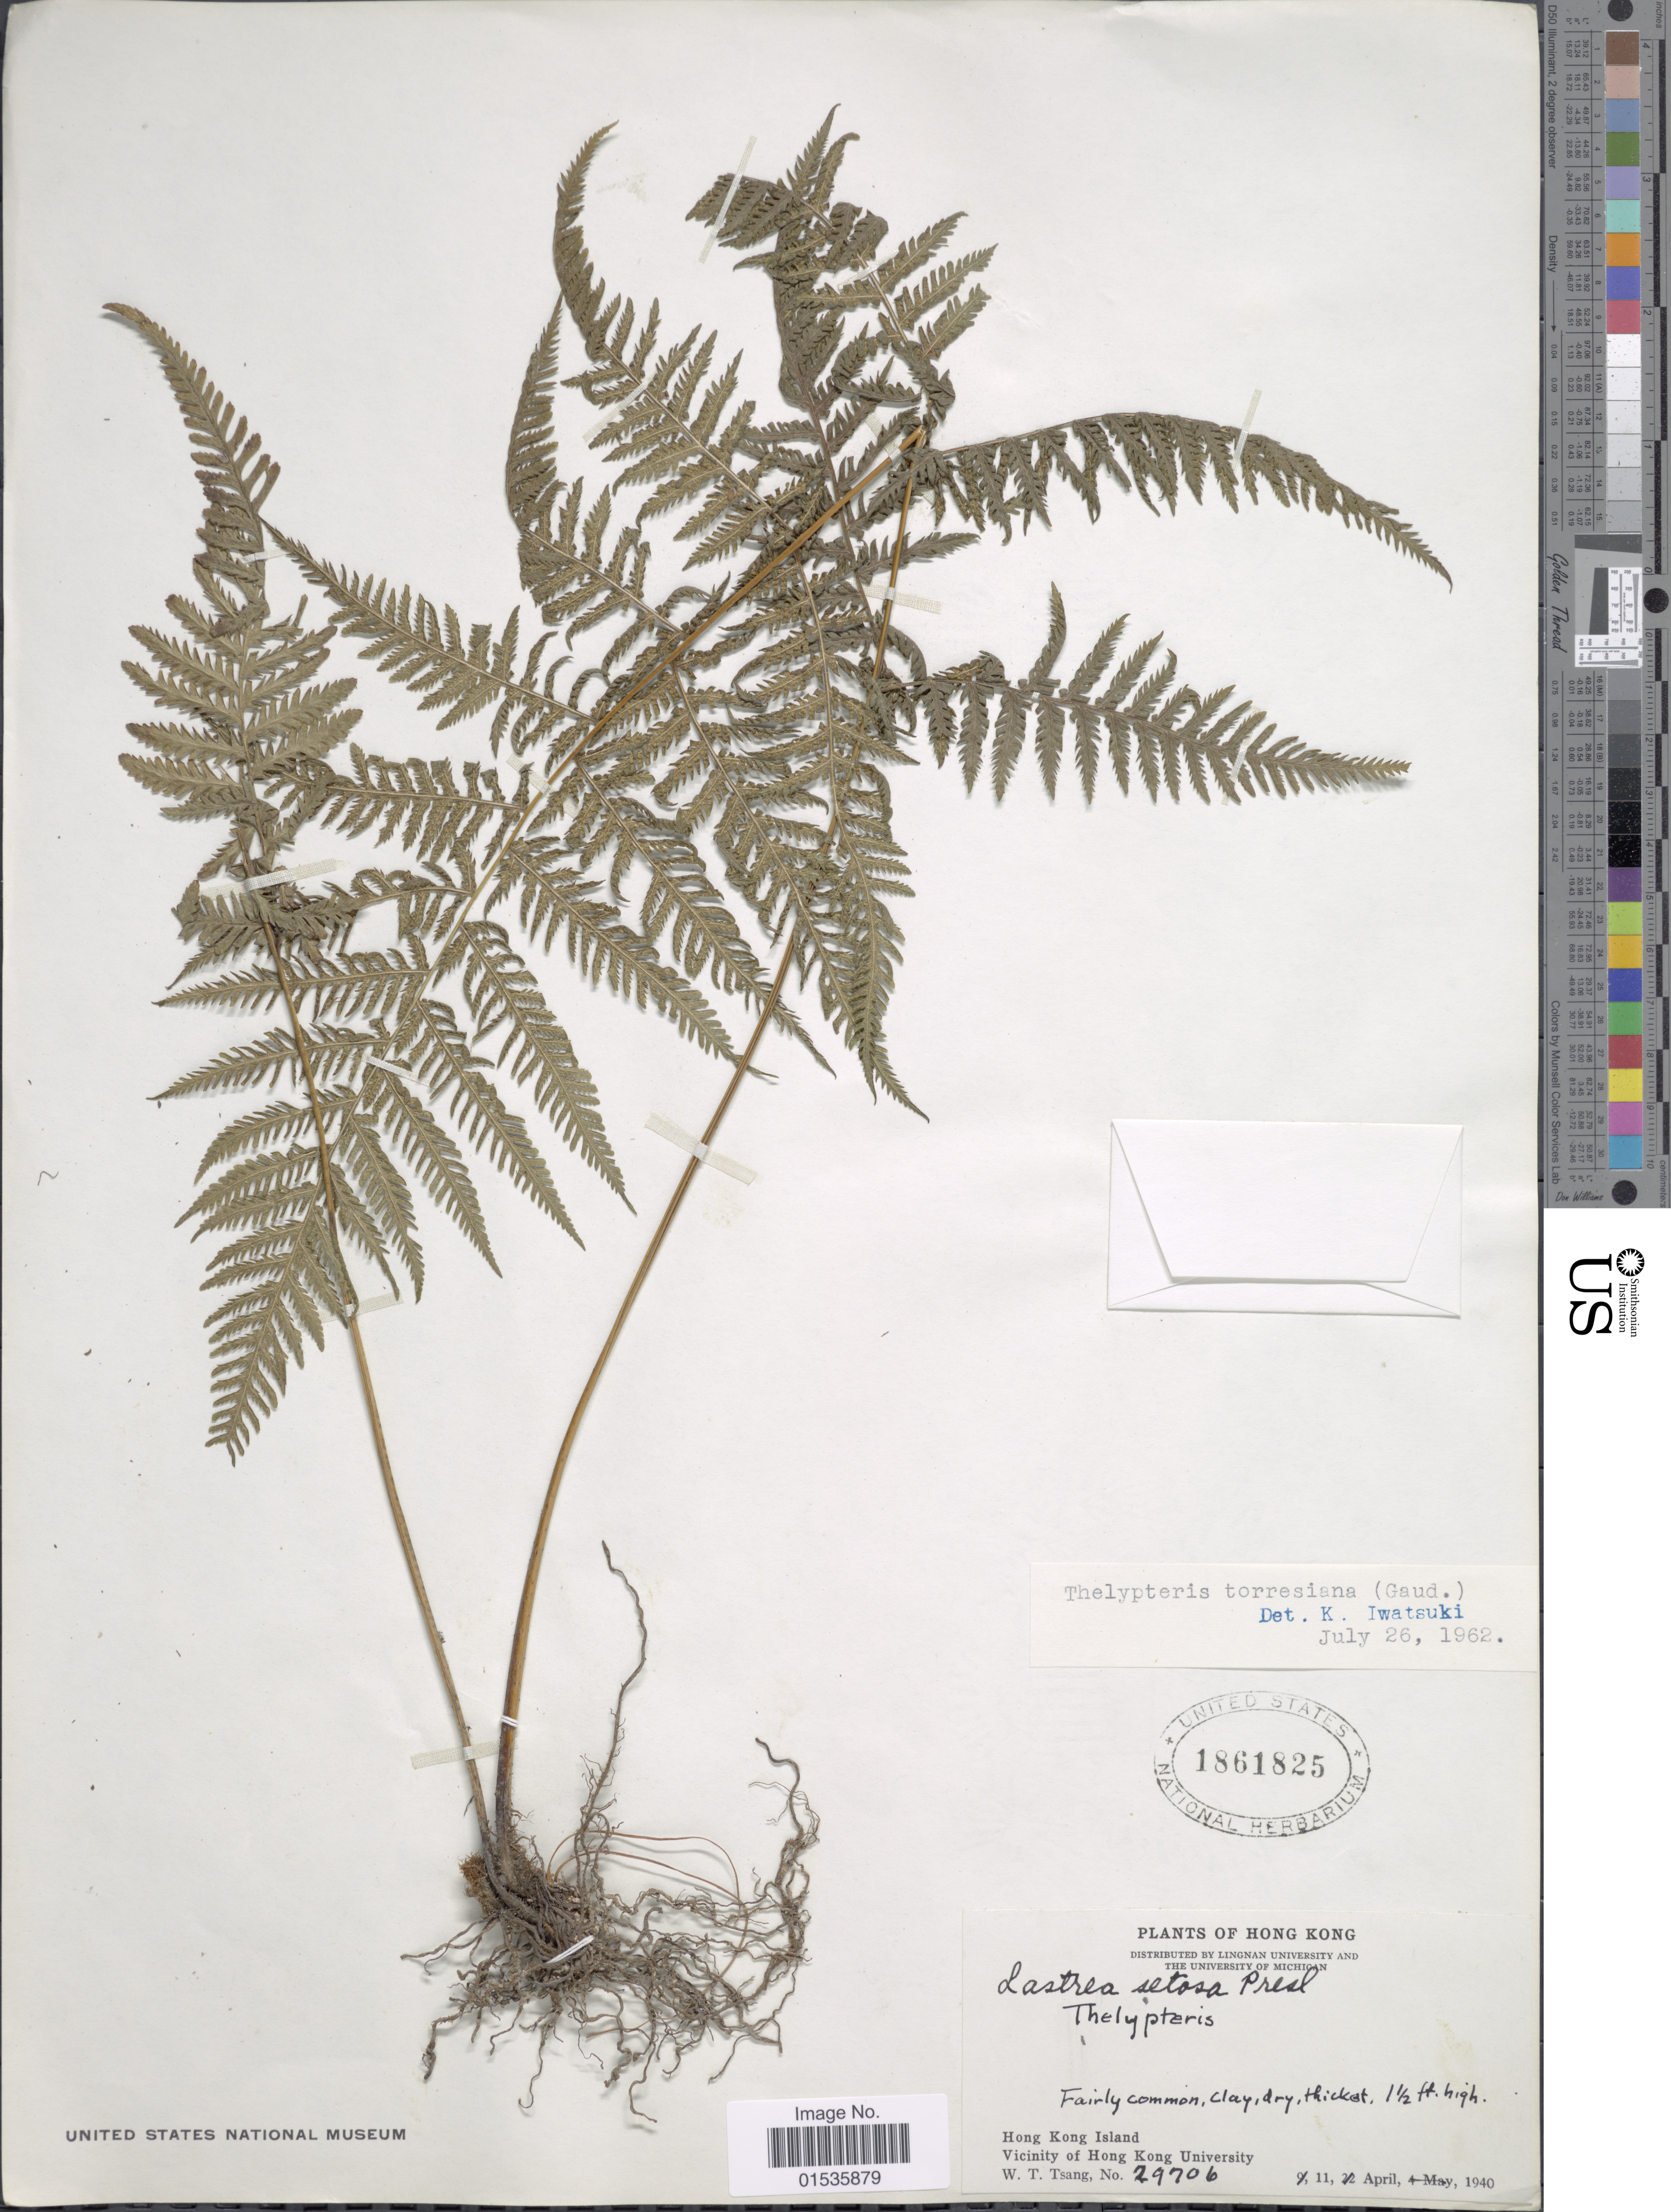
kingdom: Plantae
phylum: Tracheophyta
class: Polypodiopsida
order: Polypodiales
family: Thelypteridaceae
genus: Macrothelypteris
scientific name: Macrothelypteris torresiana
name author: (Gaudich.) Ching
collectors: Y. W. Taam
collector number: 29706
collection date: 1940-04-11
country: China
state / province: Hong Kong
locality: Hong Kong, Hong Kong Island. Vicinity of Hong Kong University.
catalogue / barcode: US 1861825